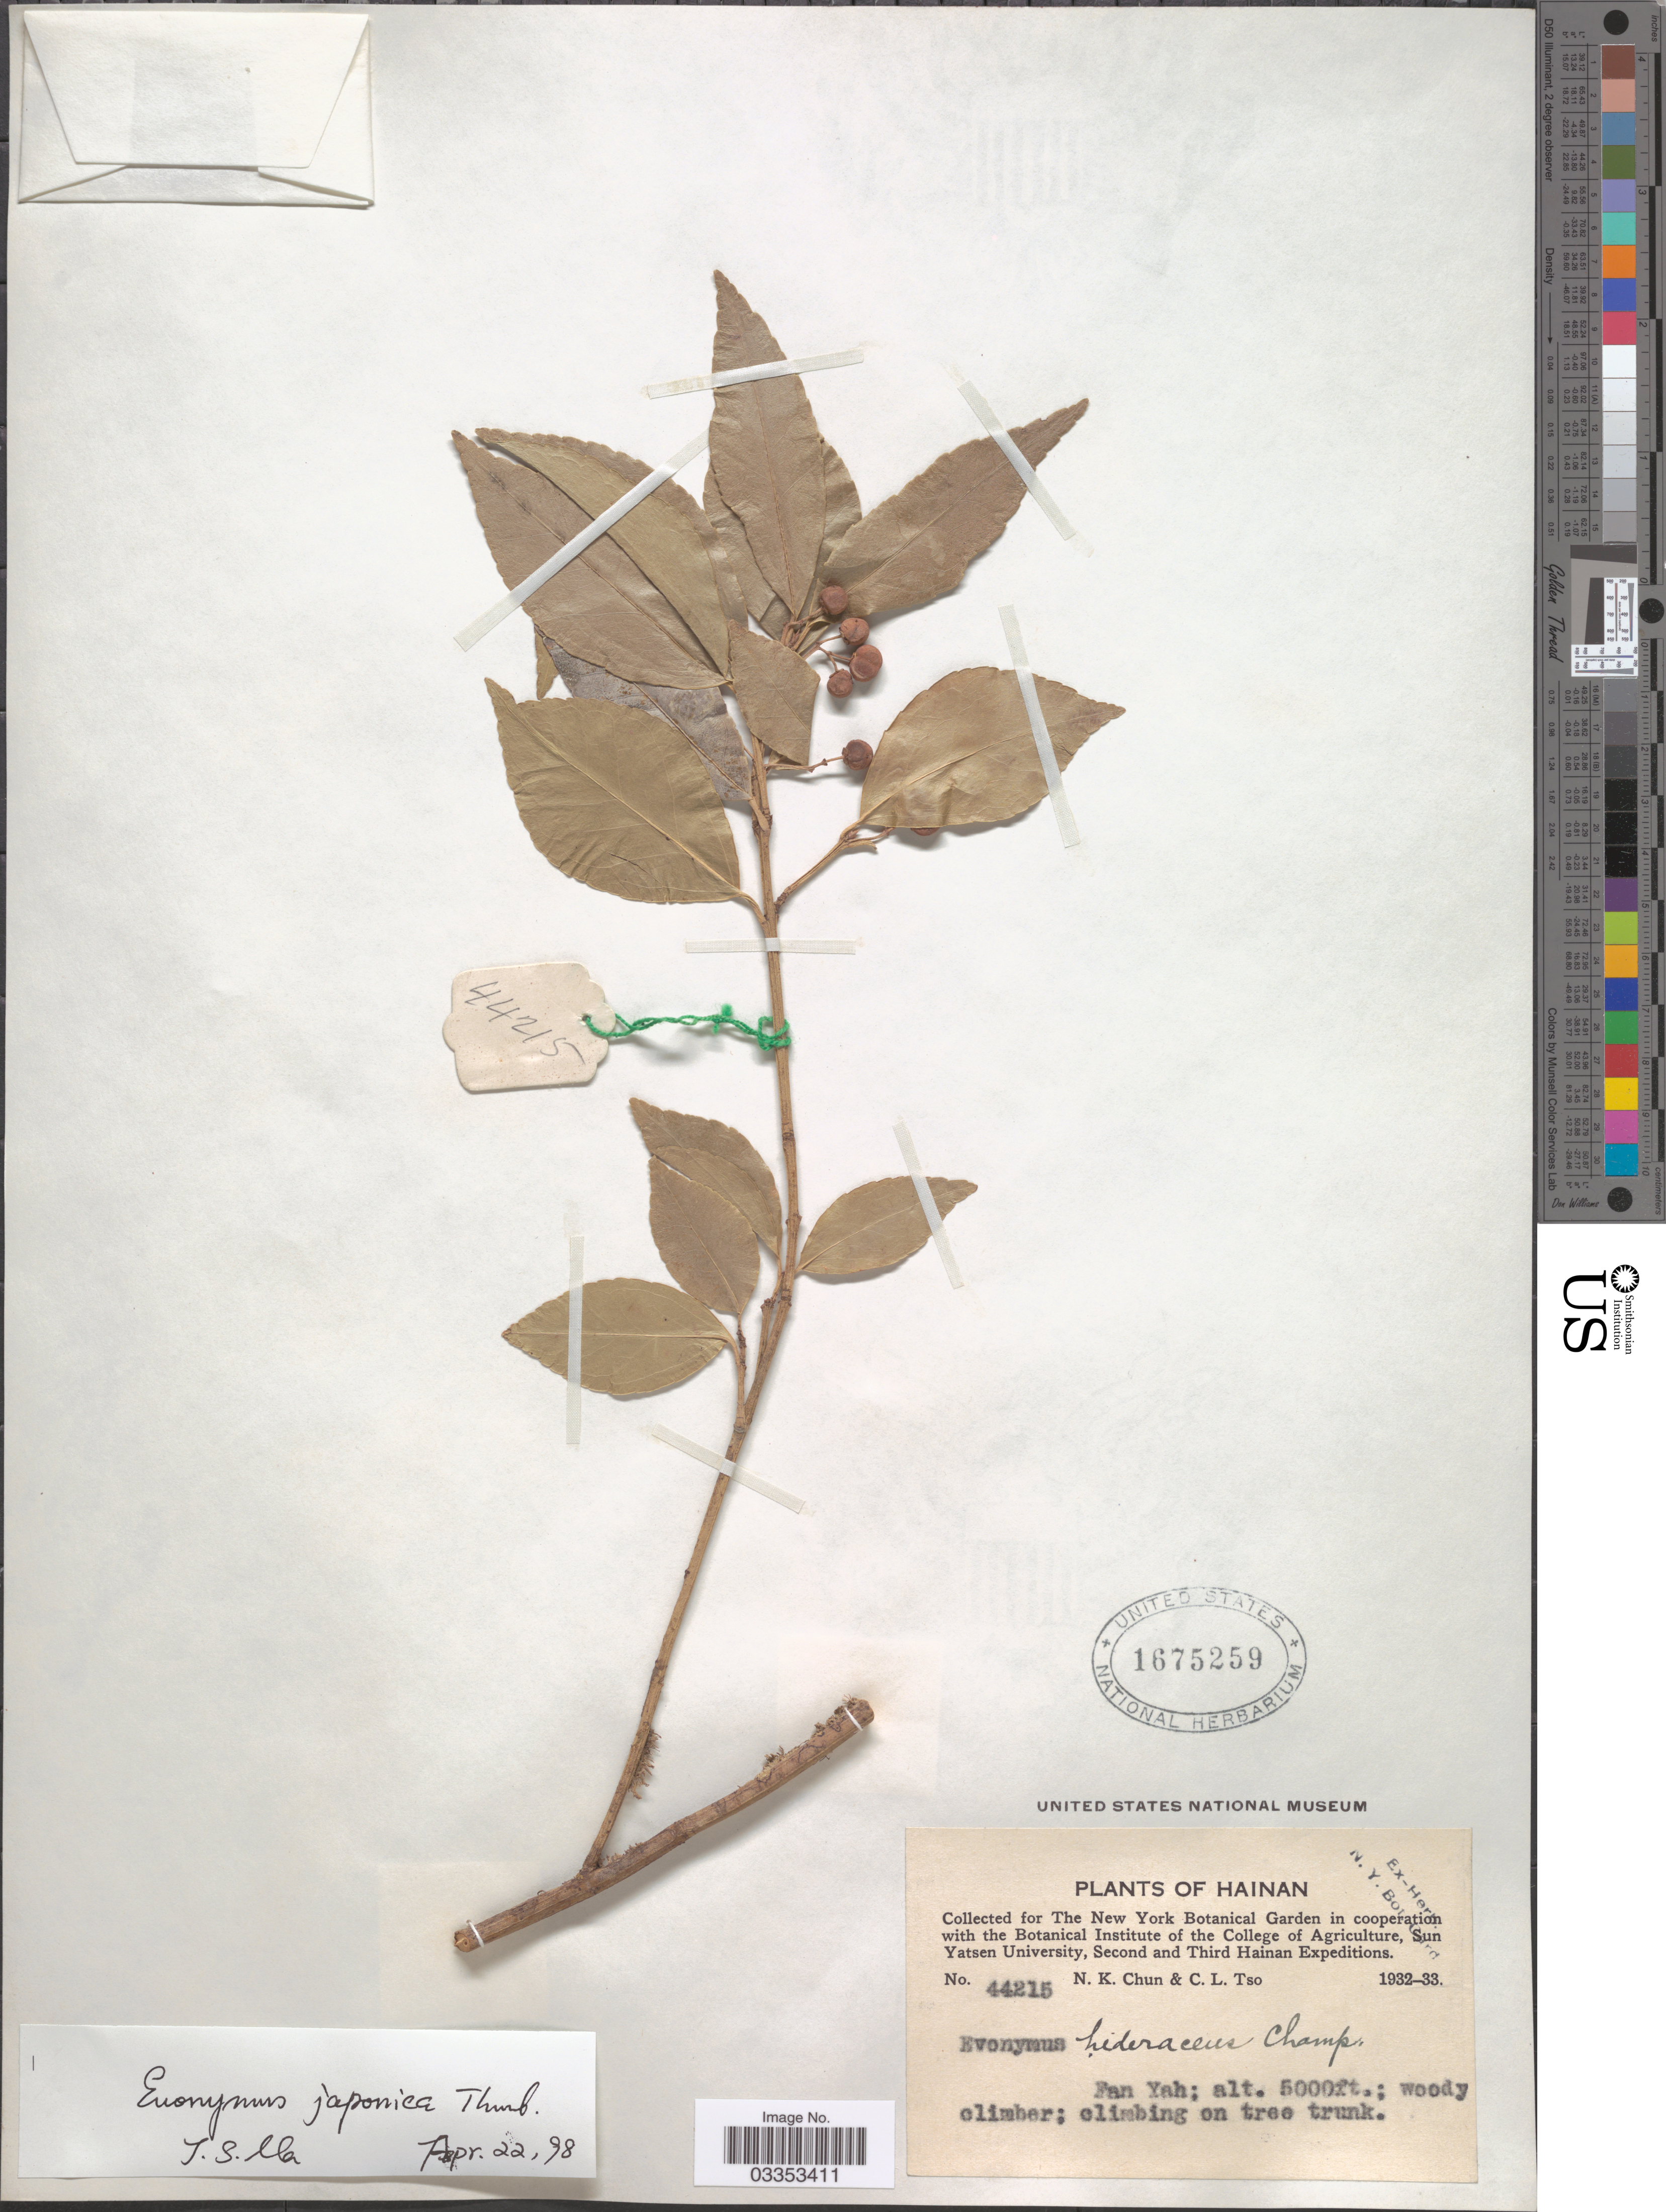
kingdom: Plantae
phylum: Tracheophyta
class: Magnoliopsida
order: Celastrales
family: Celastraceae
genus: Euonymus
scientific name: Euonymus japonicus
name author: Thunb.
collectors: N. K. Chun & C. Tso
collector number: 44215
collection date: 1932/1933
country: China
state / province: Hainan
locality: Fan Yah.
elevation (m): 1524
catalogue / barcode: US 1675259